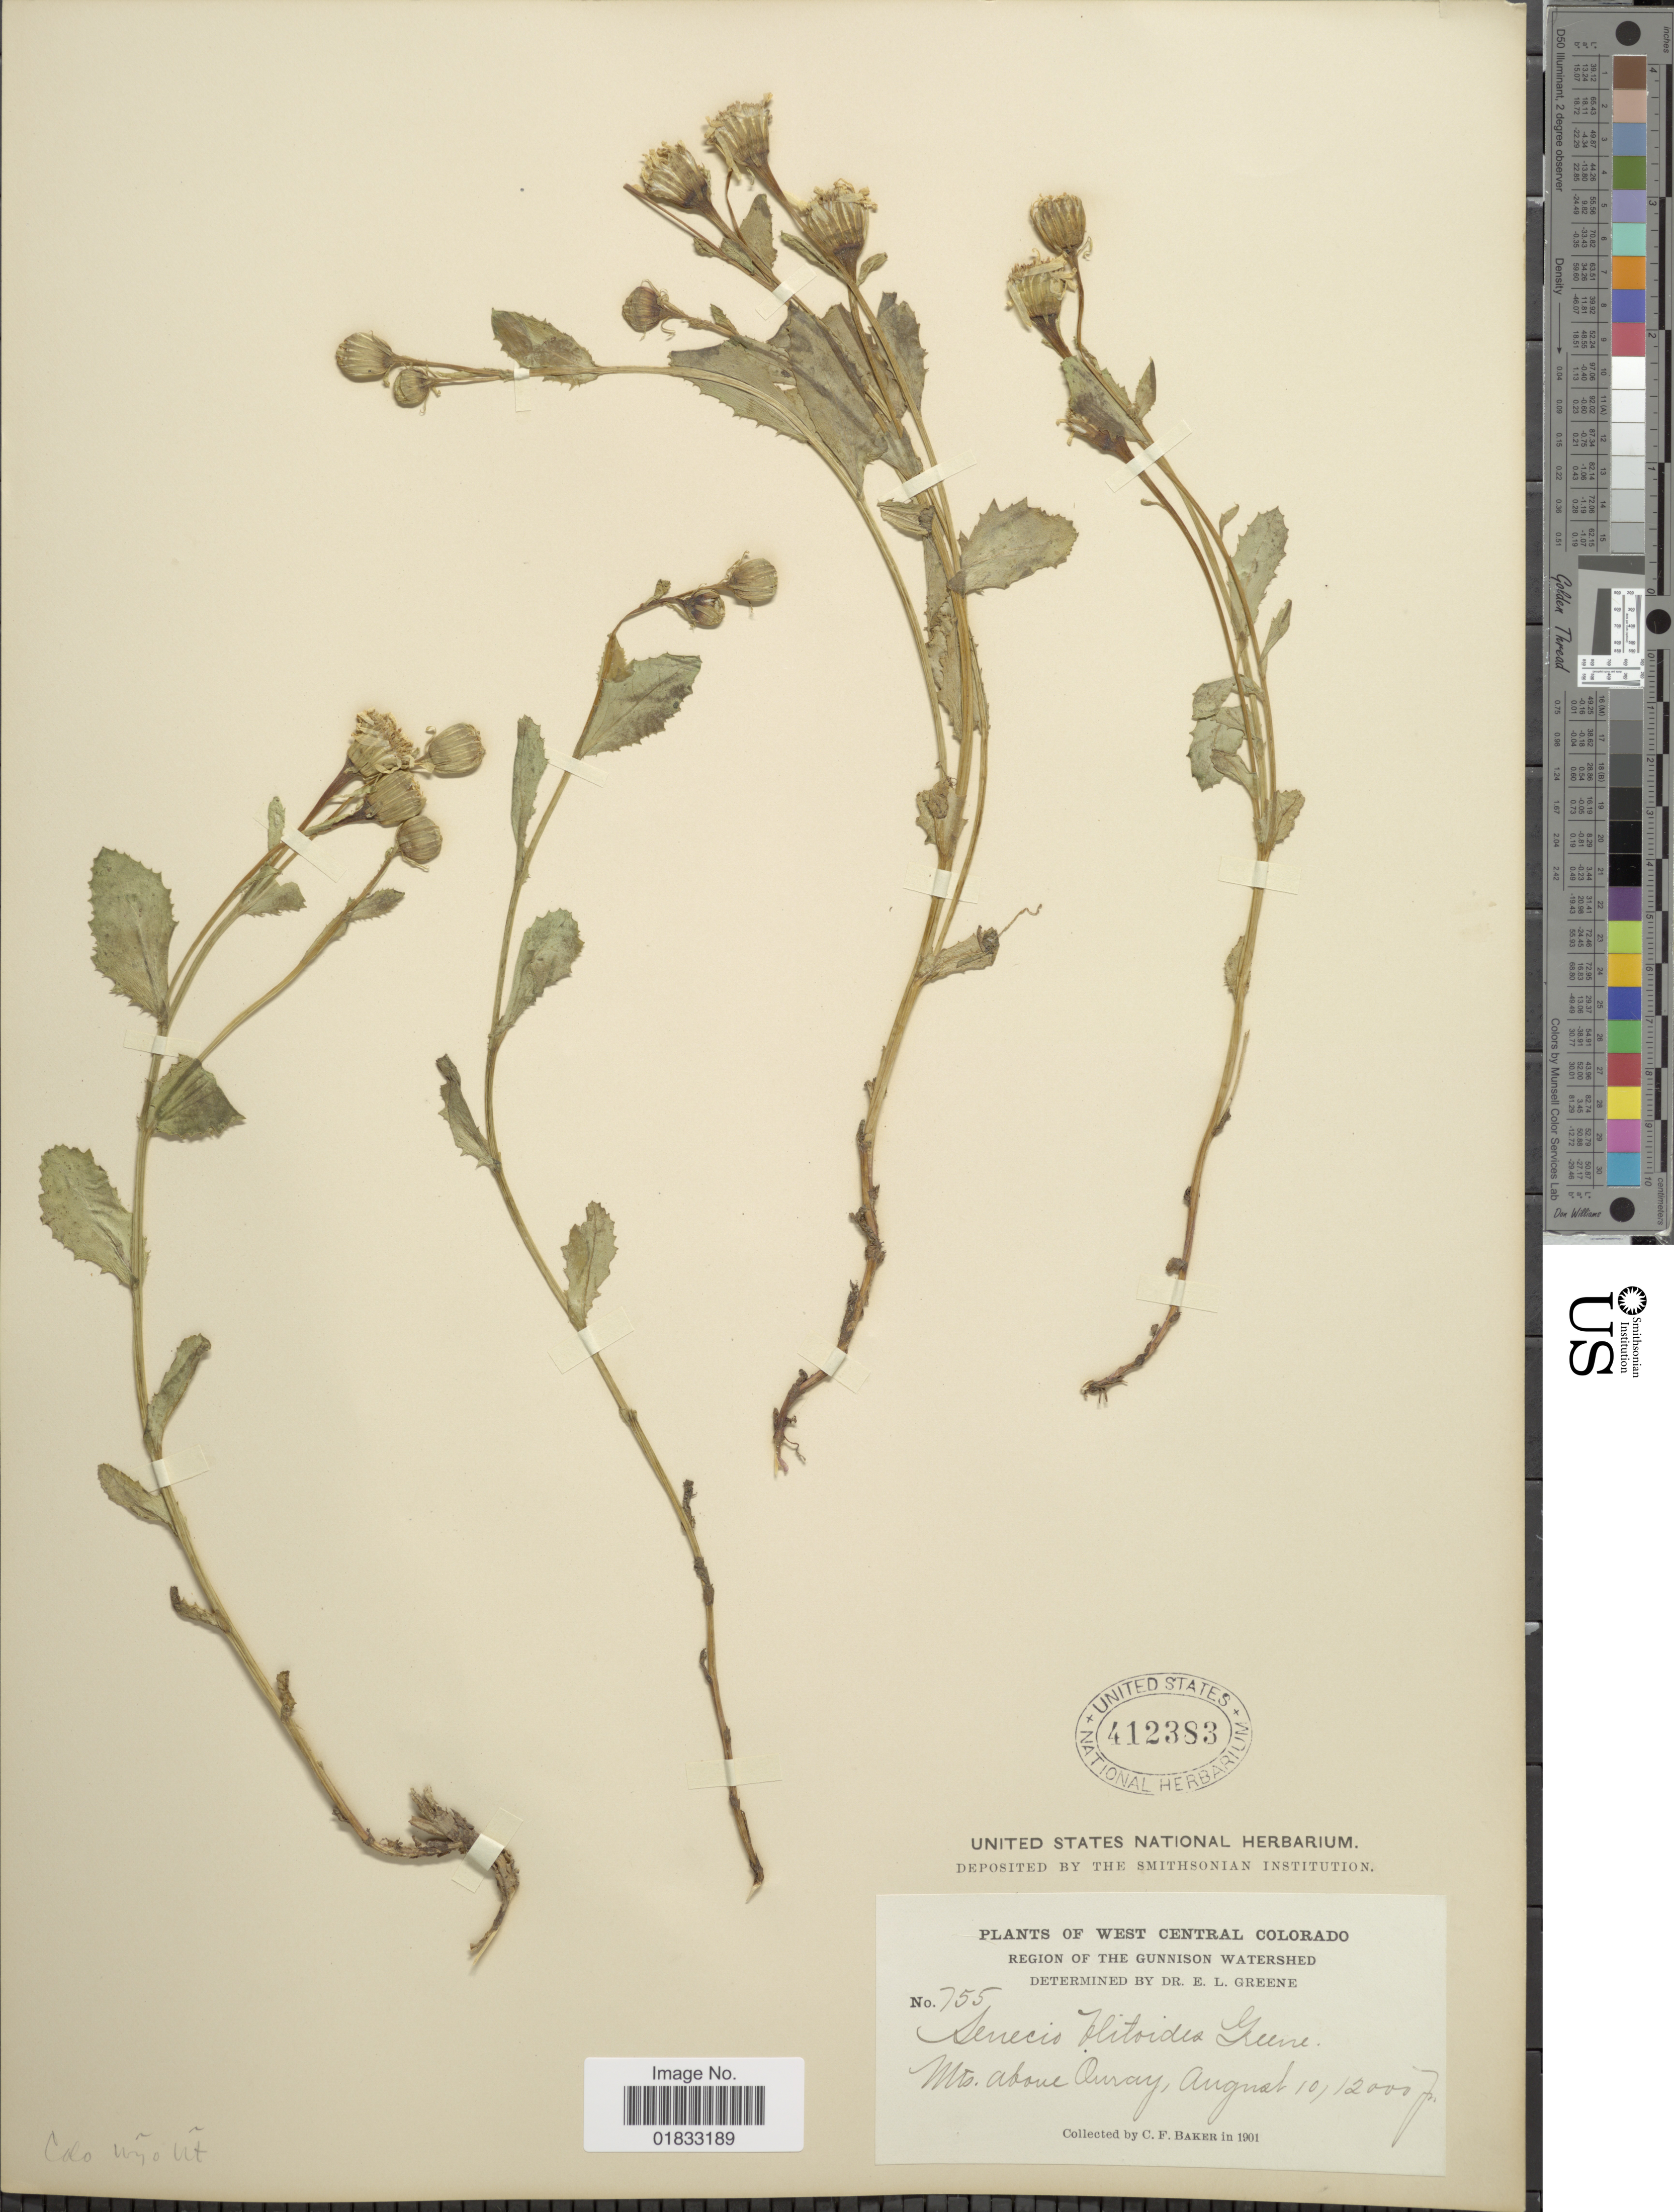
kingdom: Plantae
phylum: Tracheophyta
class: Magnoliopsida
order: Asterales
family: Asteraceae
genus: Senecio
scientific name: Senecio fremontii var. blitoides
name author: (Greene) Cronq.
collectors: C. F. Baker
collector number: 755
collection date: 1901-08-10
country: United States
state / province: Colorado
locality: Region of the Gunnison watershed, Mts. above Ouray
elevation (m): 3658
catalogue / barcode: US 412383